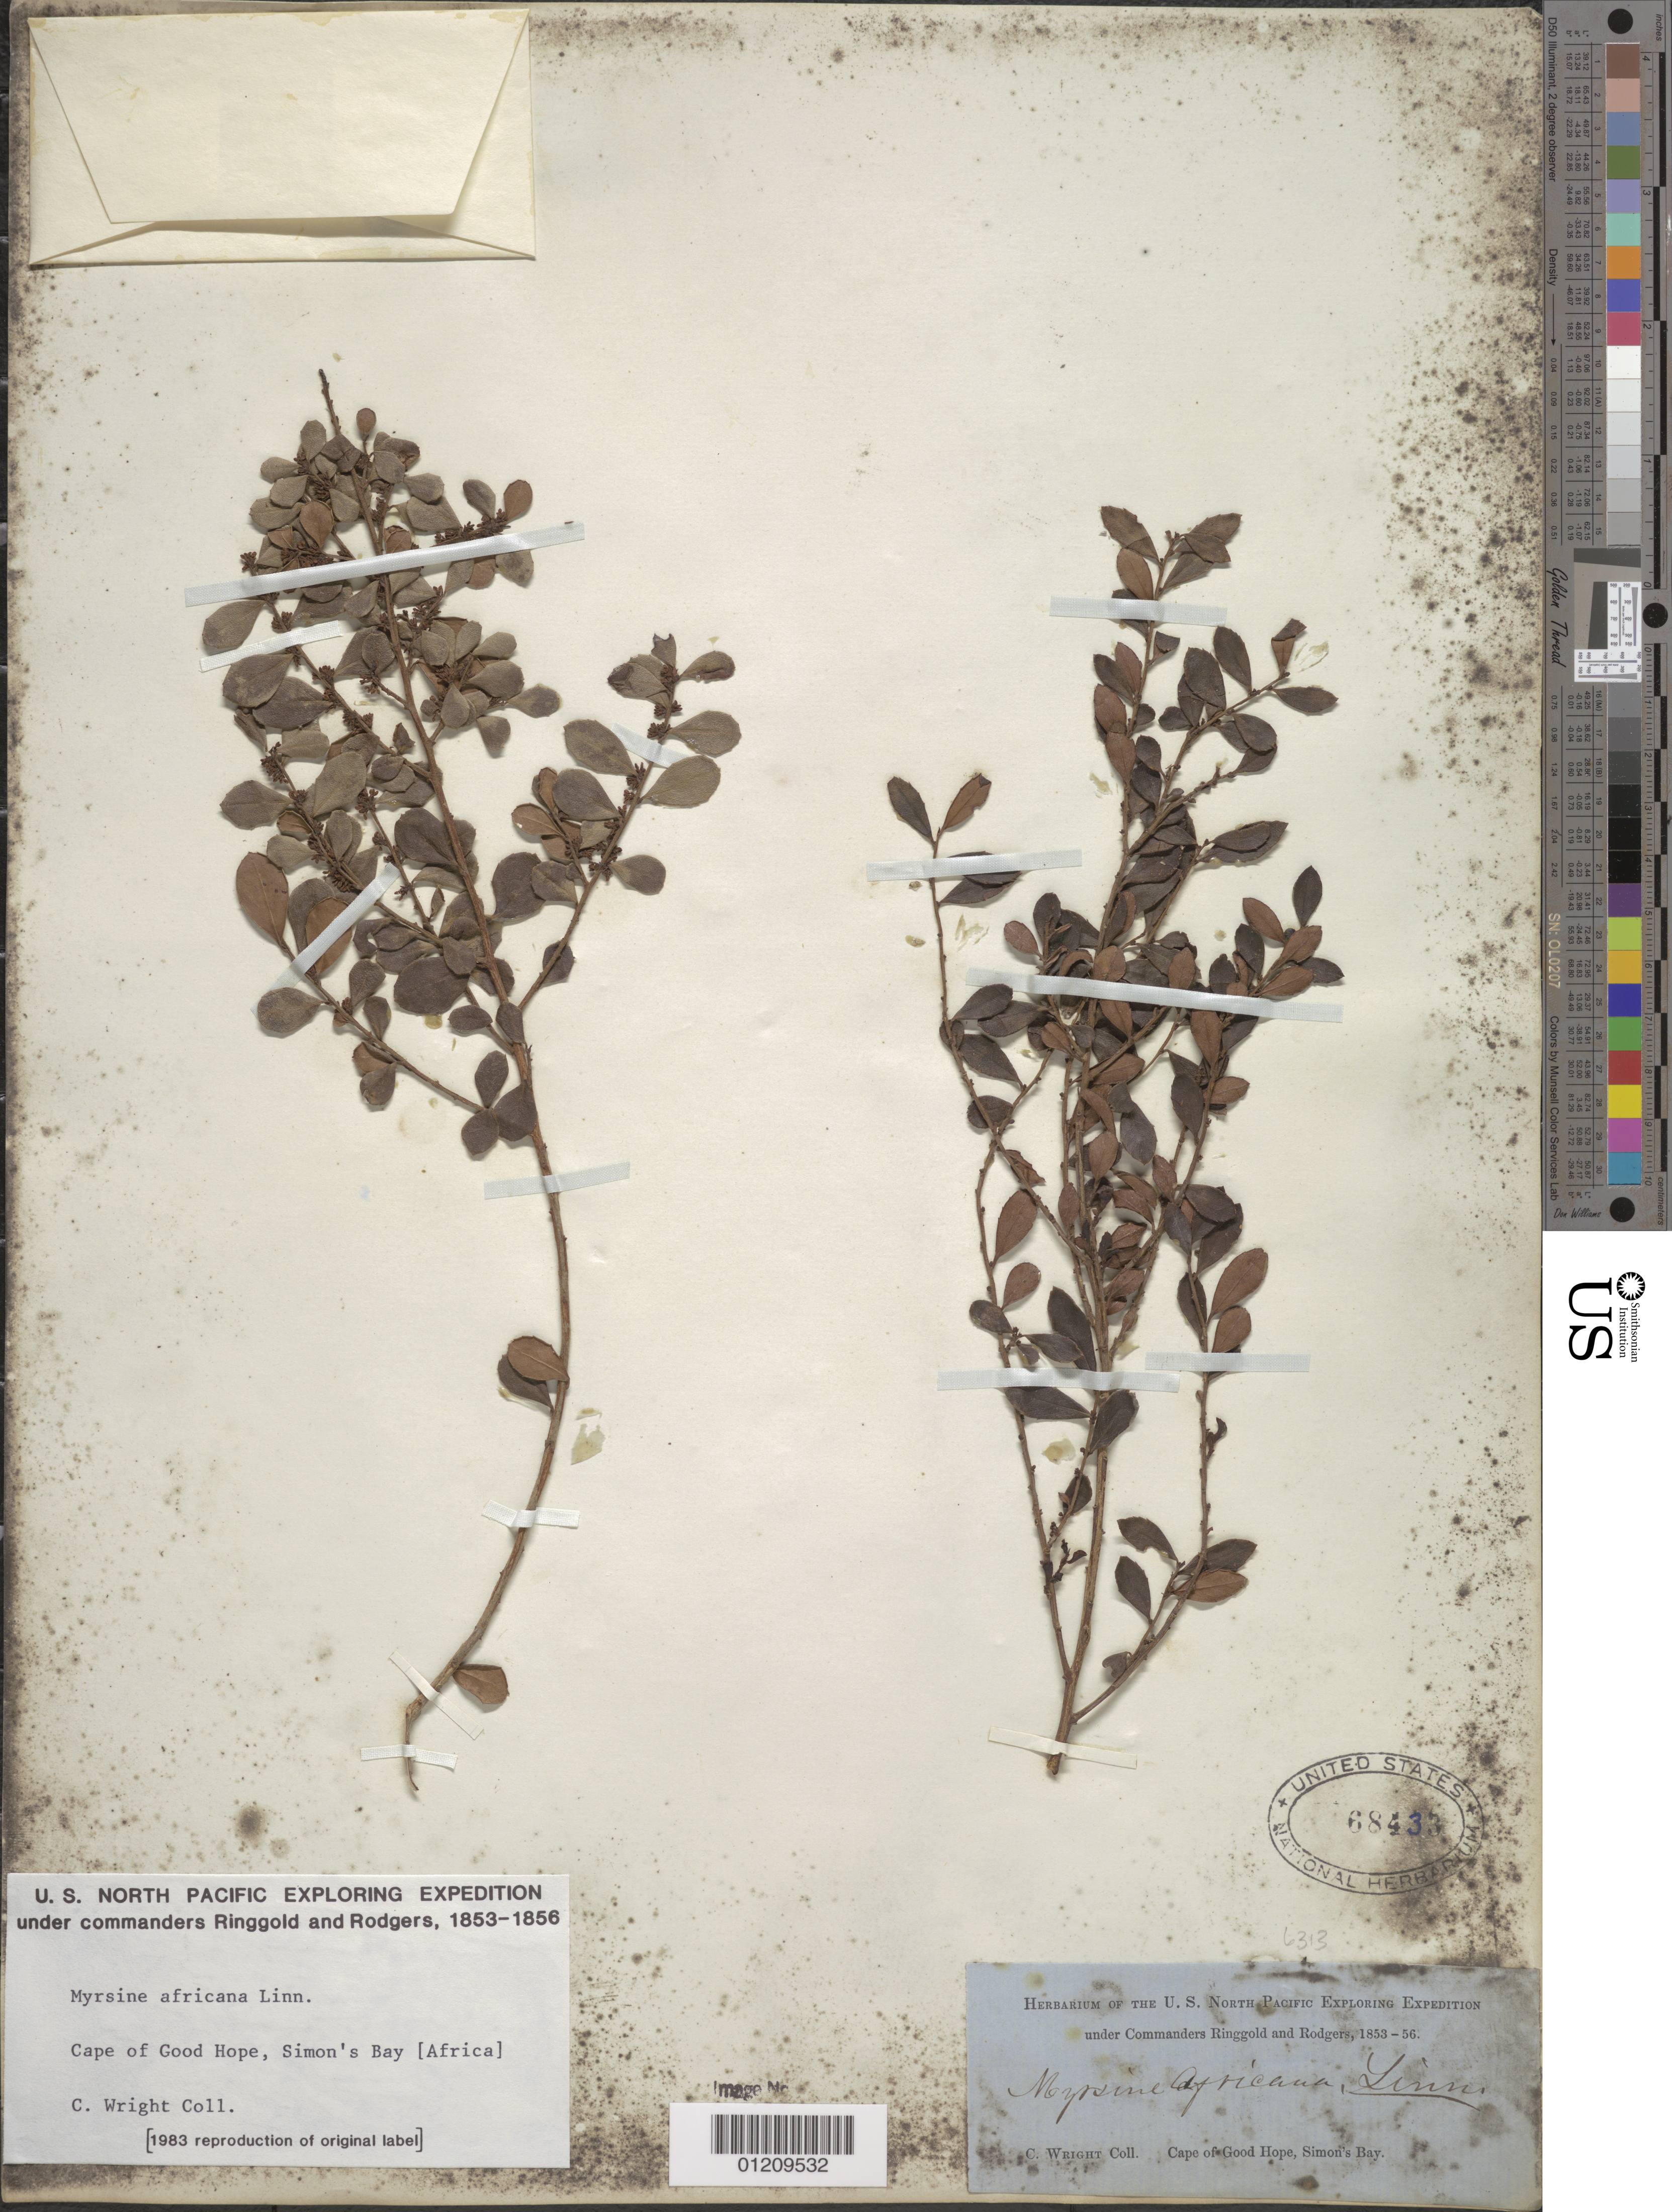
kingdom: Plantae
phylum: Tracheophyta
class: Magnoliopsida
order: Ericales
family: Primulaceae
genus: Myrsine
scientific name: Myrsine africana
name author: L.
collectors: C. Wright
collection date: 1853/1856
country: South Africa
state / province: Western Cape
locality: Cape of Good Hope, Simon's Bay.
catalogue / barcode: US 68433